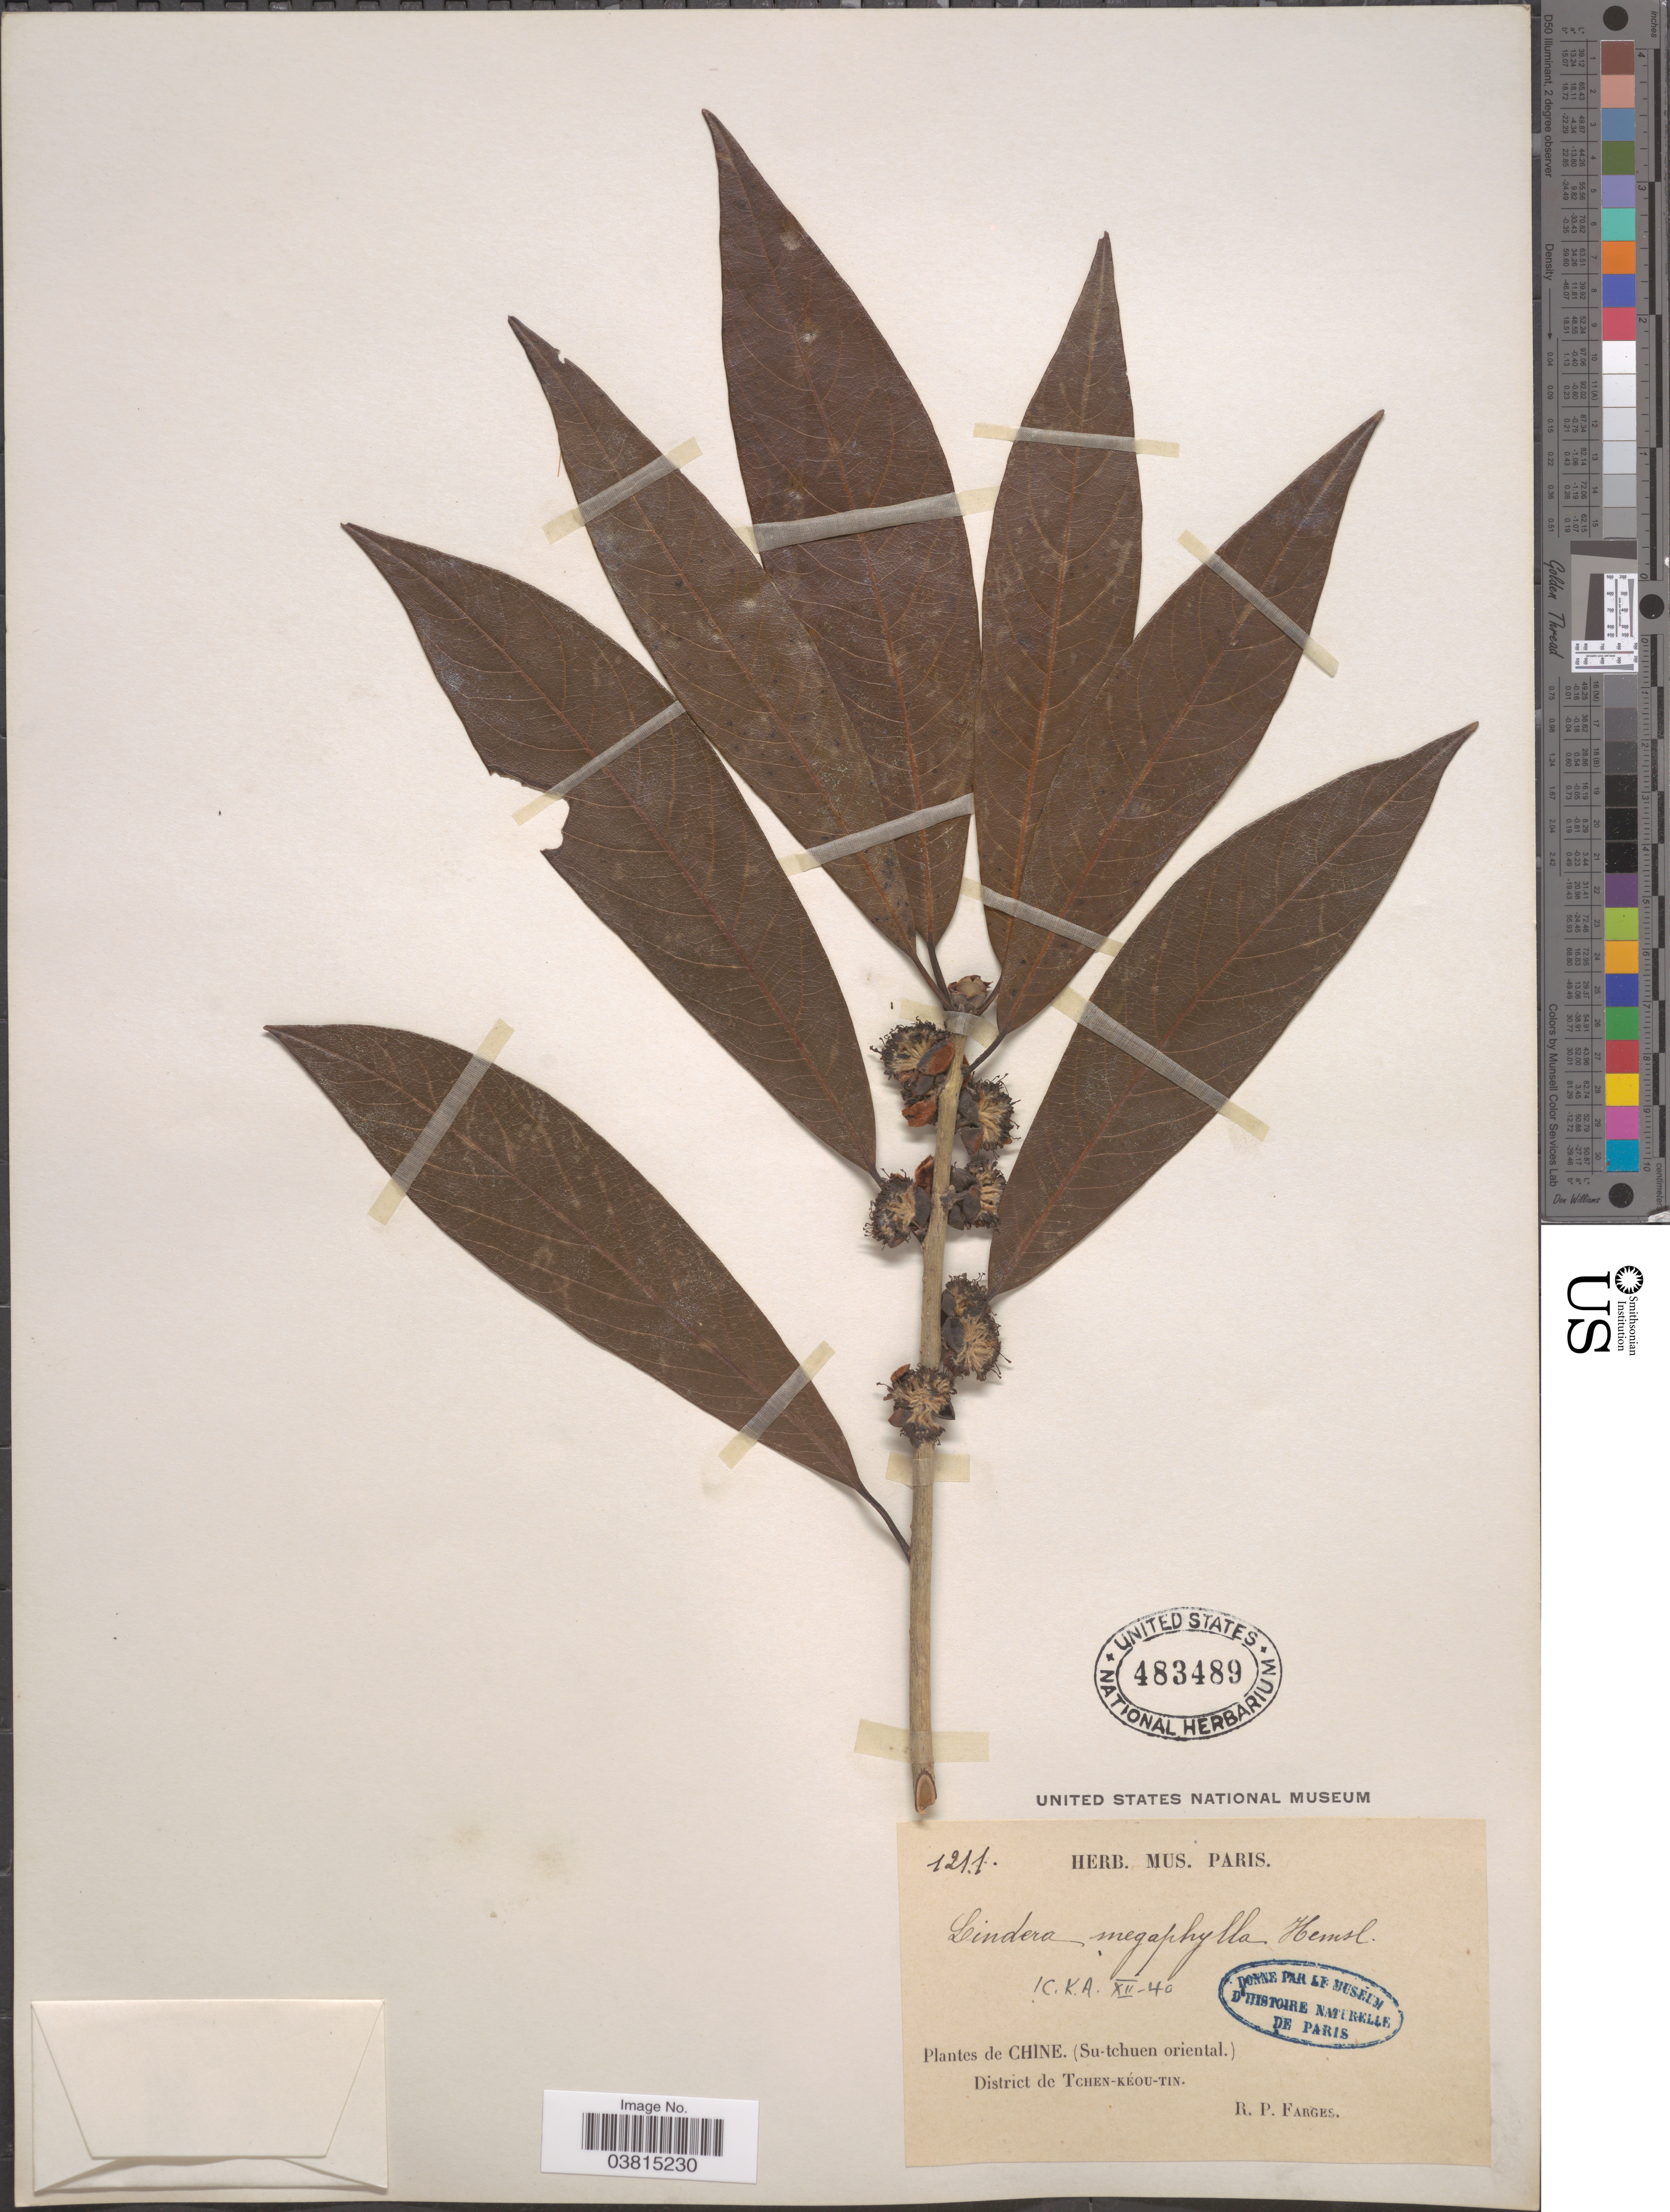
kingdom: Plantae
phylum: Tracheophyta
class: Magnoliopsida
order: Laurales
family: Lauraceae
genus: Lindera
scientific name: Lindera megaphylla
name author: Hemsl.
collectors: R. Farges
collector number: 1211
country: China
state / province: Sichuan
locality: (Su-tchuen oriental.) District de Tchen-Kéou-tin.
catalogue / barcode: US 483489